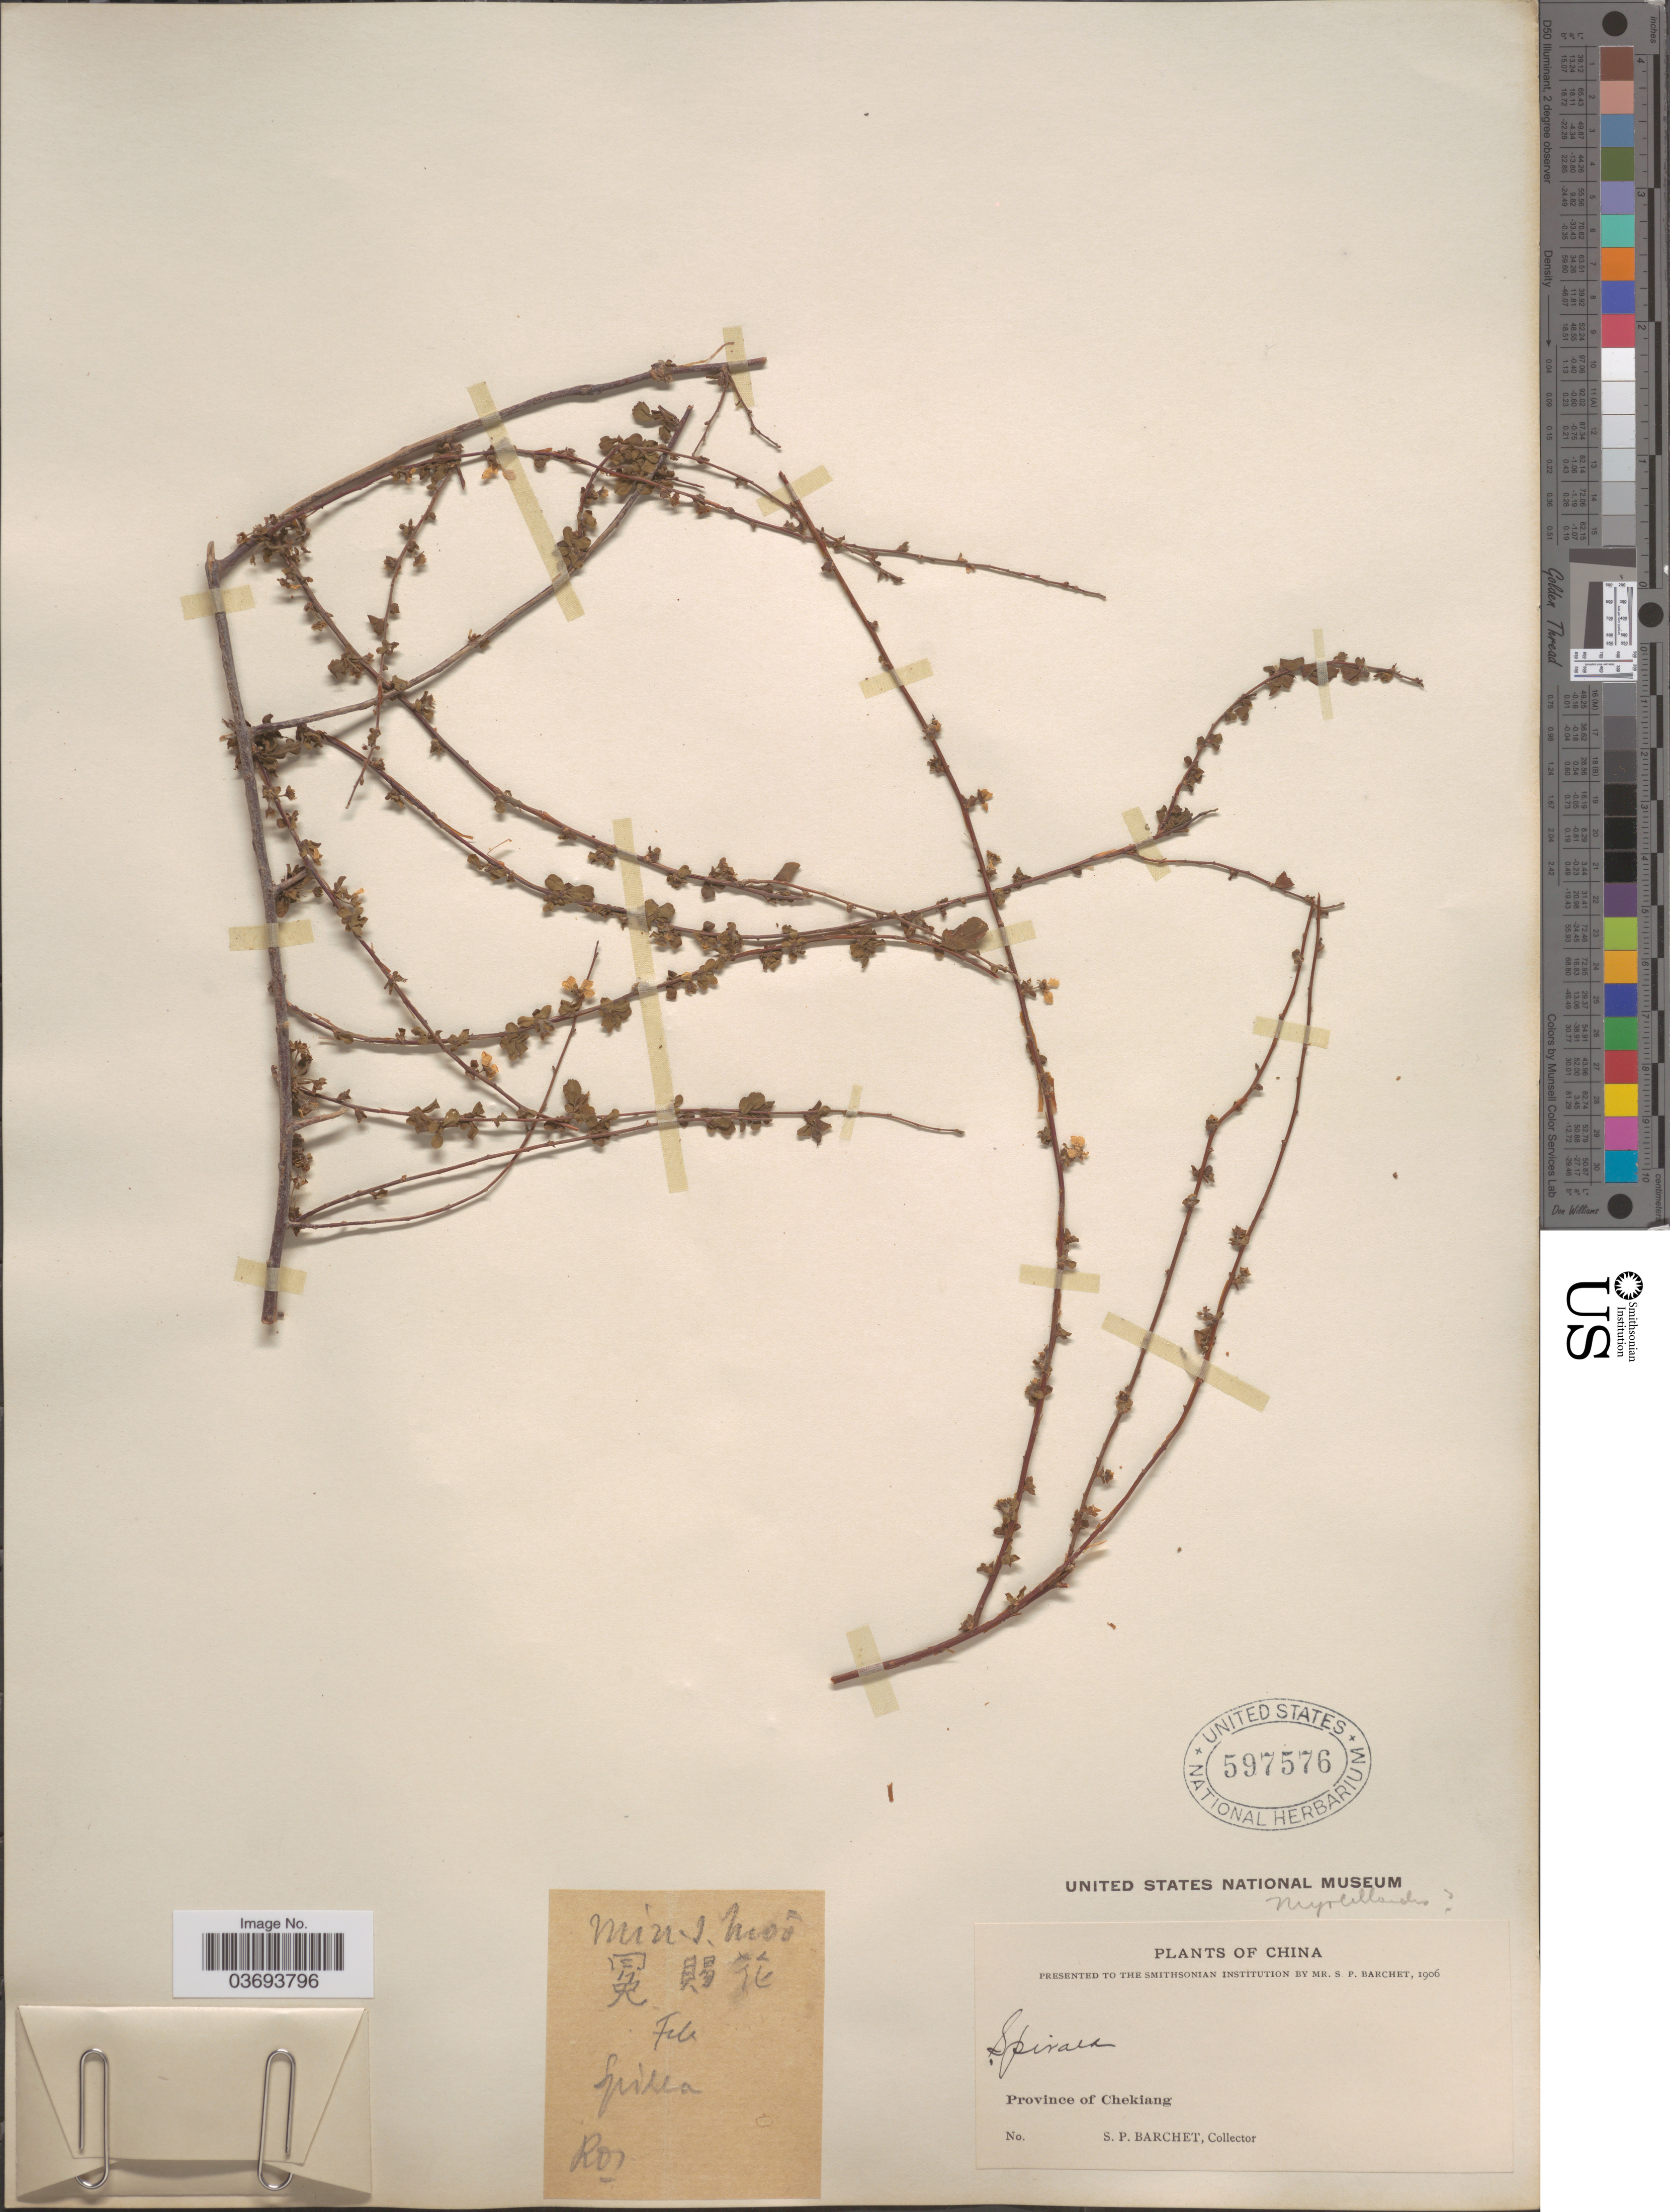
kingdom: Plantae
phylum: Tracheophyta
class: Magnoliopsida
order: Rosales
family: Rosaceae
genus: Spiraea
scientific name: Spiraea virgata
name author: Franch.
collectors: S. P. Barchet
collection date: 1906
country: China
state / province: Zhejiang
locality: Province of Chekiang.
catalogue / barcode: US 597576